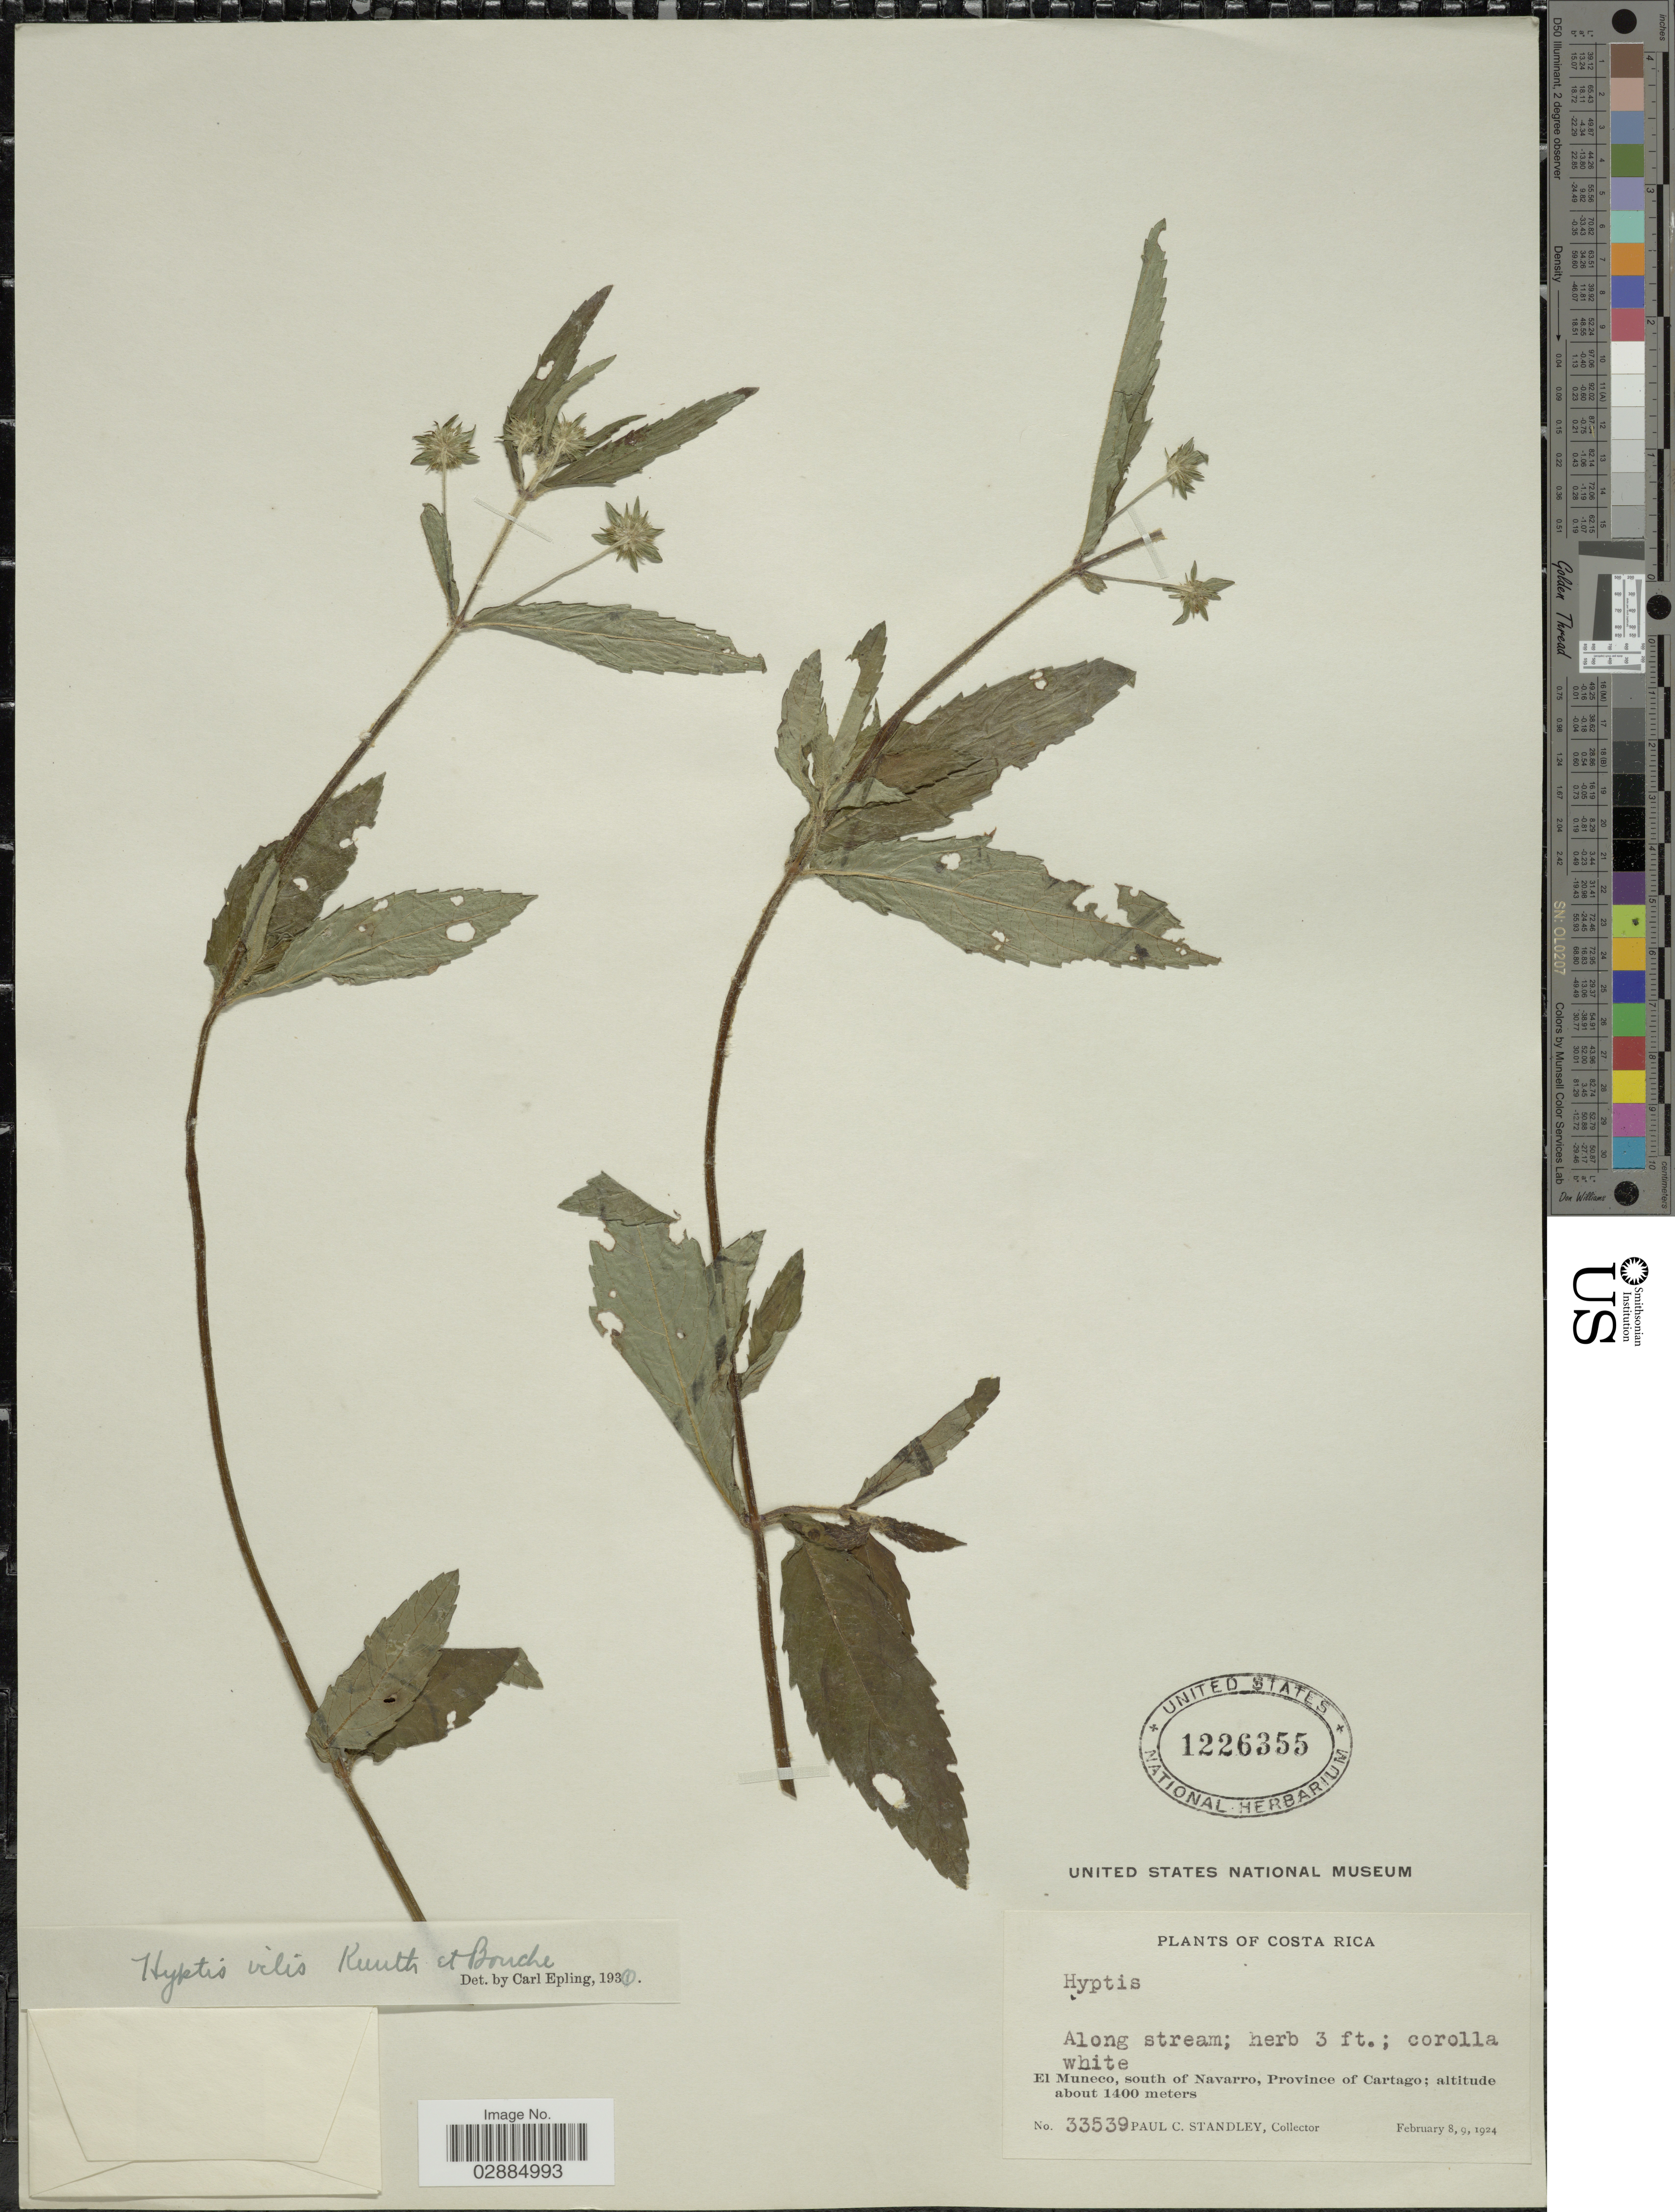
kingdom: Plantae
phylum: Tracheophyta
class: Magnoliopsida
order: Lamiales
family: Lamiaceae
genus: Hyptis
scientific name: Hyptis vilis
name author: Kunth & C.D. Bouché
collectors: P. C. Standley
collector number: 33539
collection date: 1924-02-08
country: Costa Rica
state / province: Cartago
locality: El Muneco, south of Navarro, Province of Cartago.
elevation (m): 1400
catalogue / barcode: US 1226355